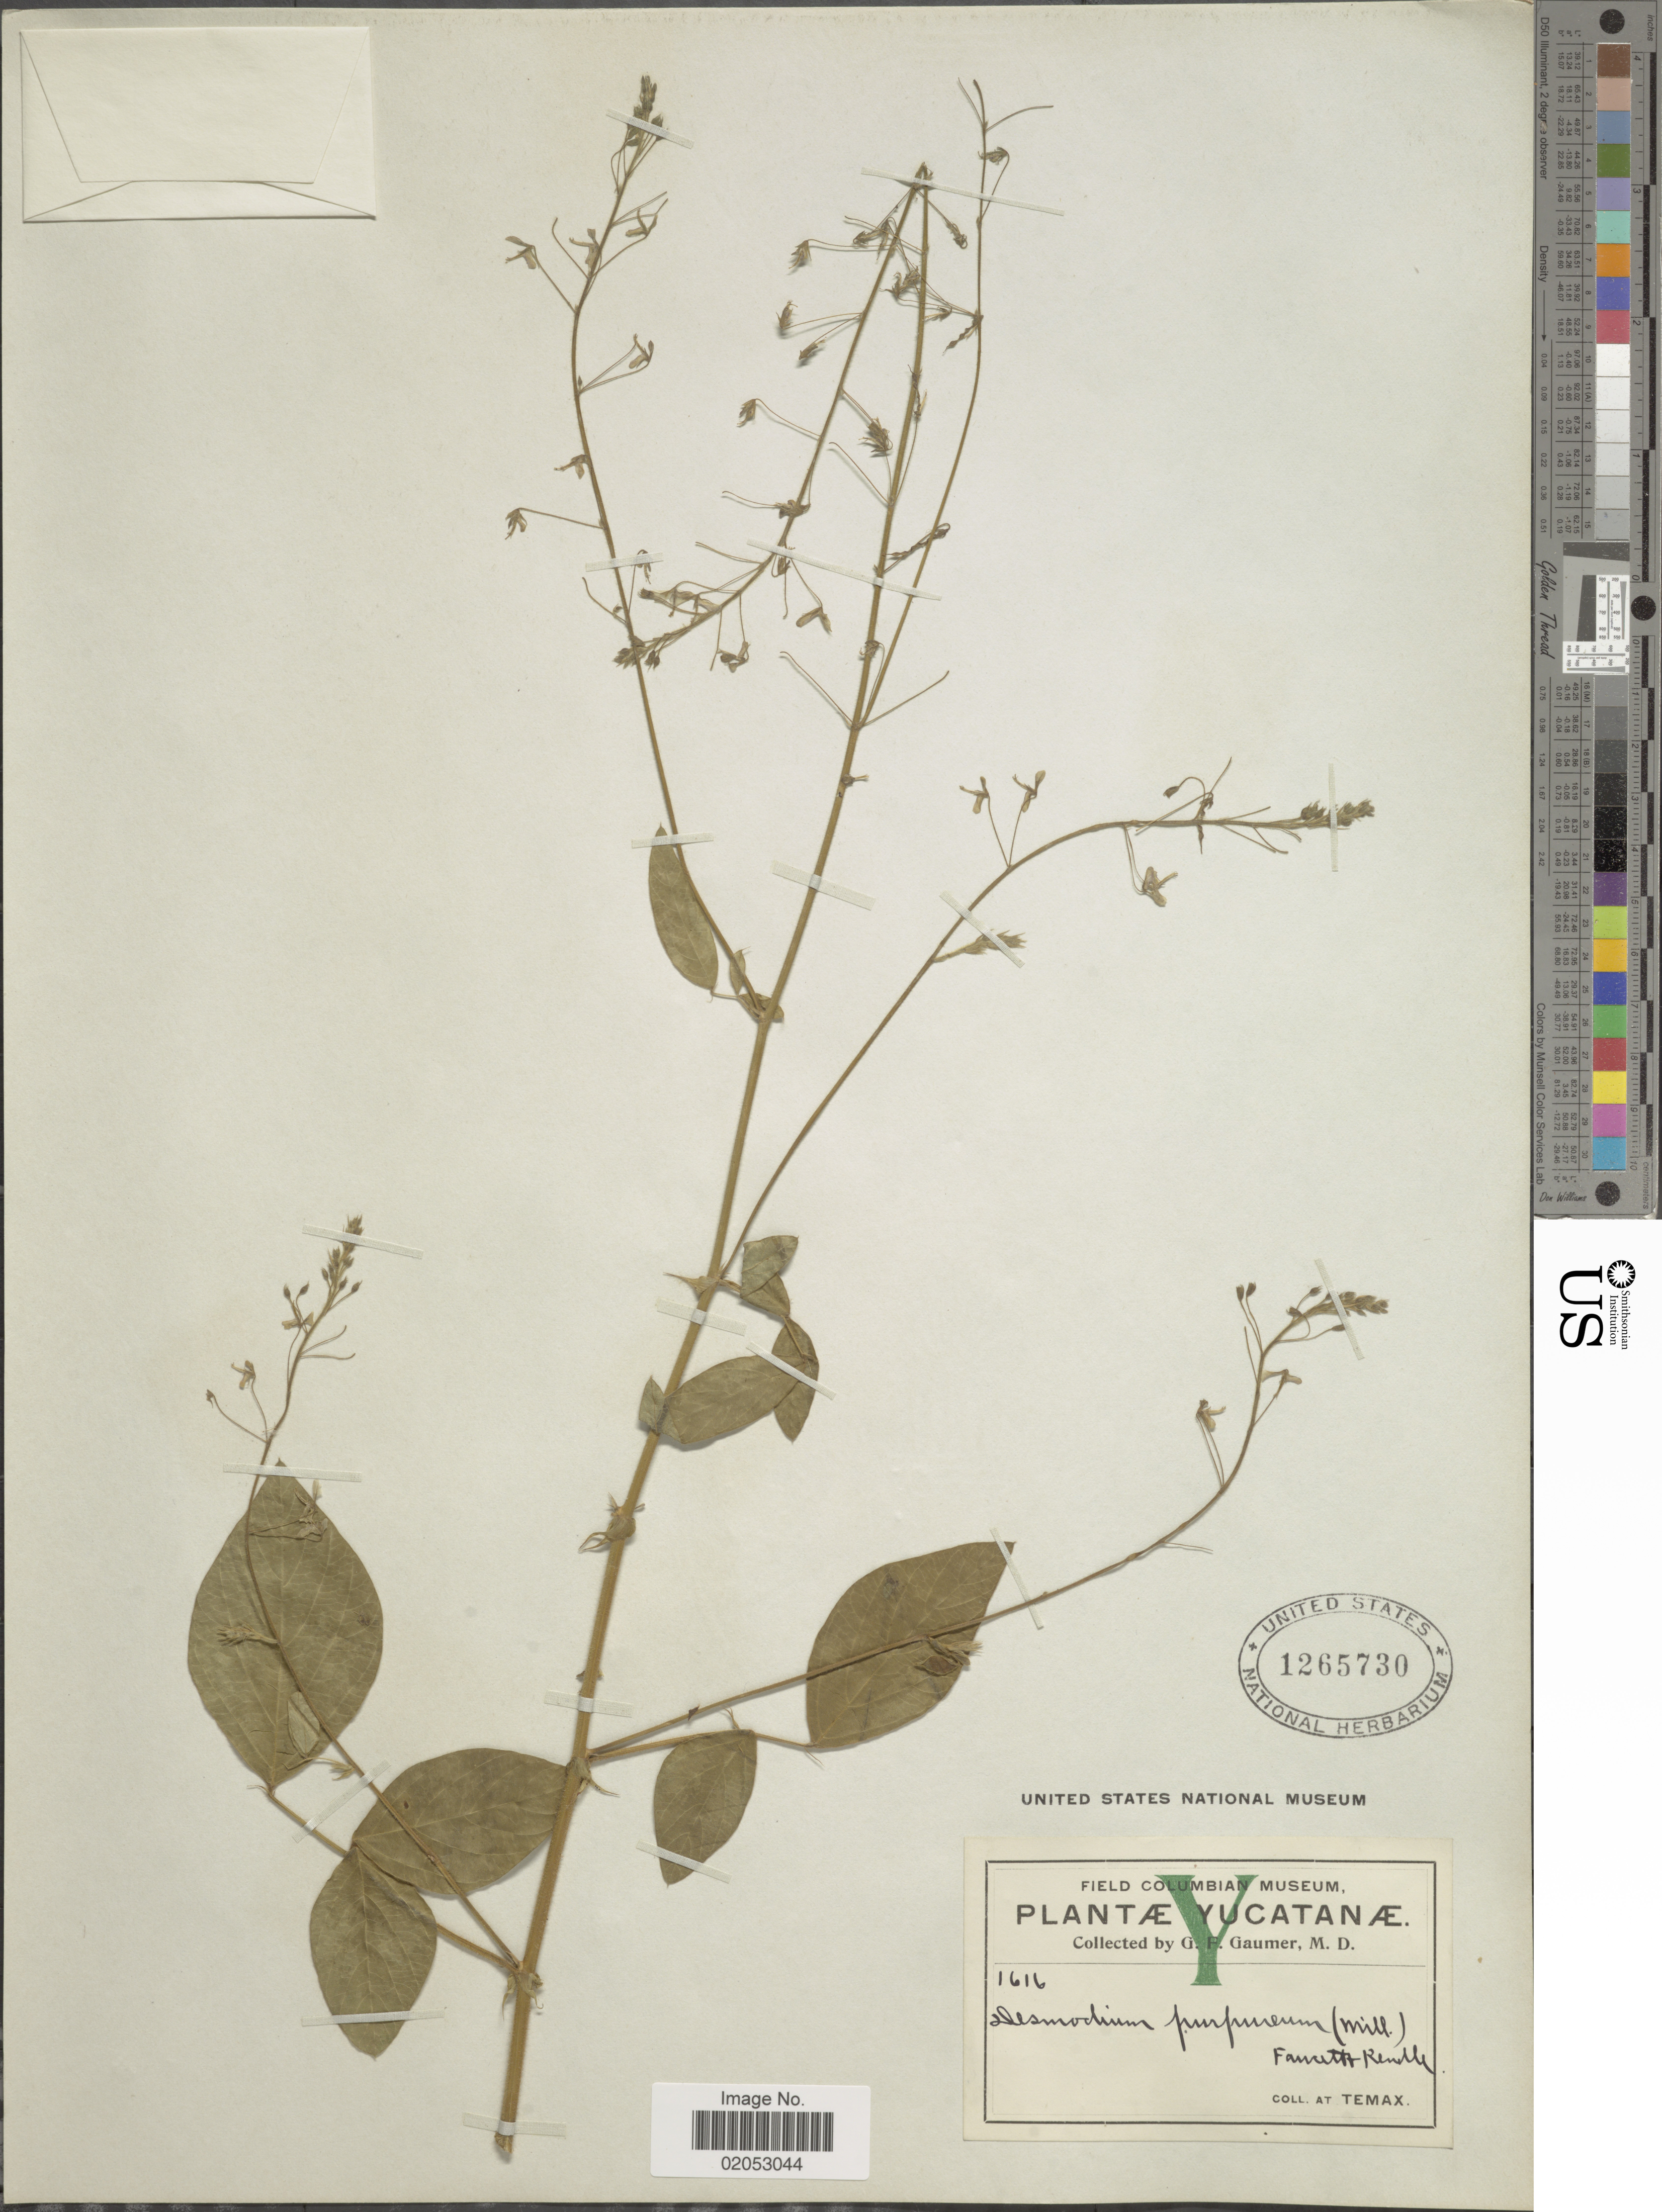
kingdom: Plantae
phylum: Tracheophyta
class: Magnoliopsida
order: Fabales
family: Fabaceae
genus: Desmodium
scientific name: Desmodium tortuosum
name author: (Sw.) DC.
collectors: G. F. Gaumer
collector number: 1616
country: Mexico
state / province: Yucatán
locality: Yucatanæ. At Temax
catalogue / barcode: US 1265730